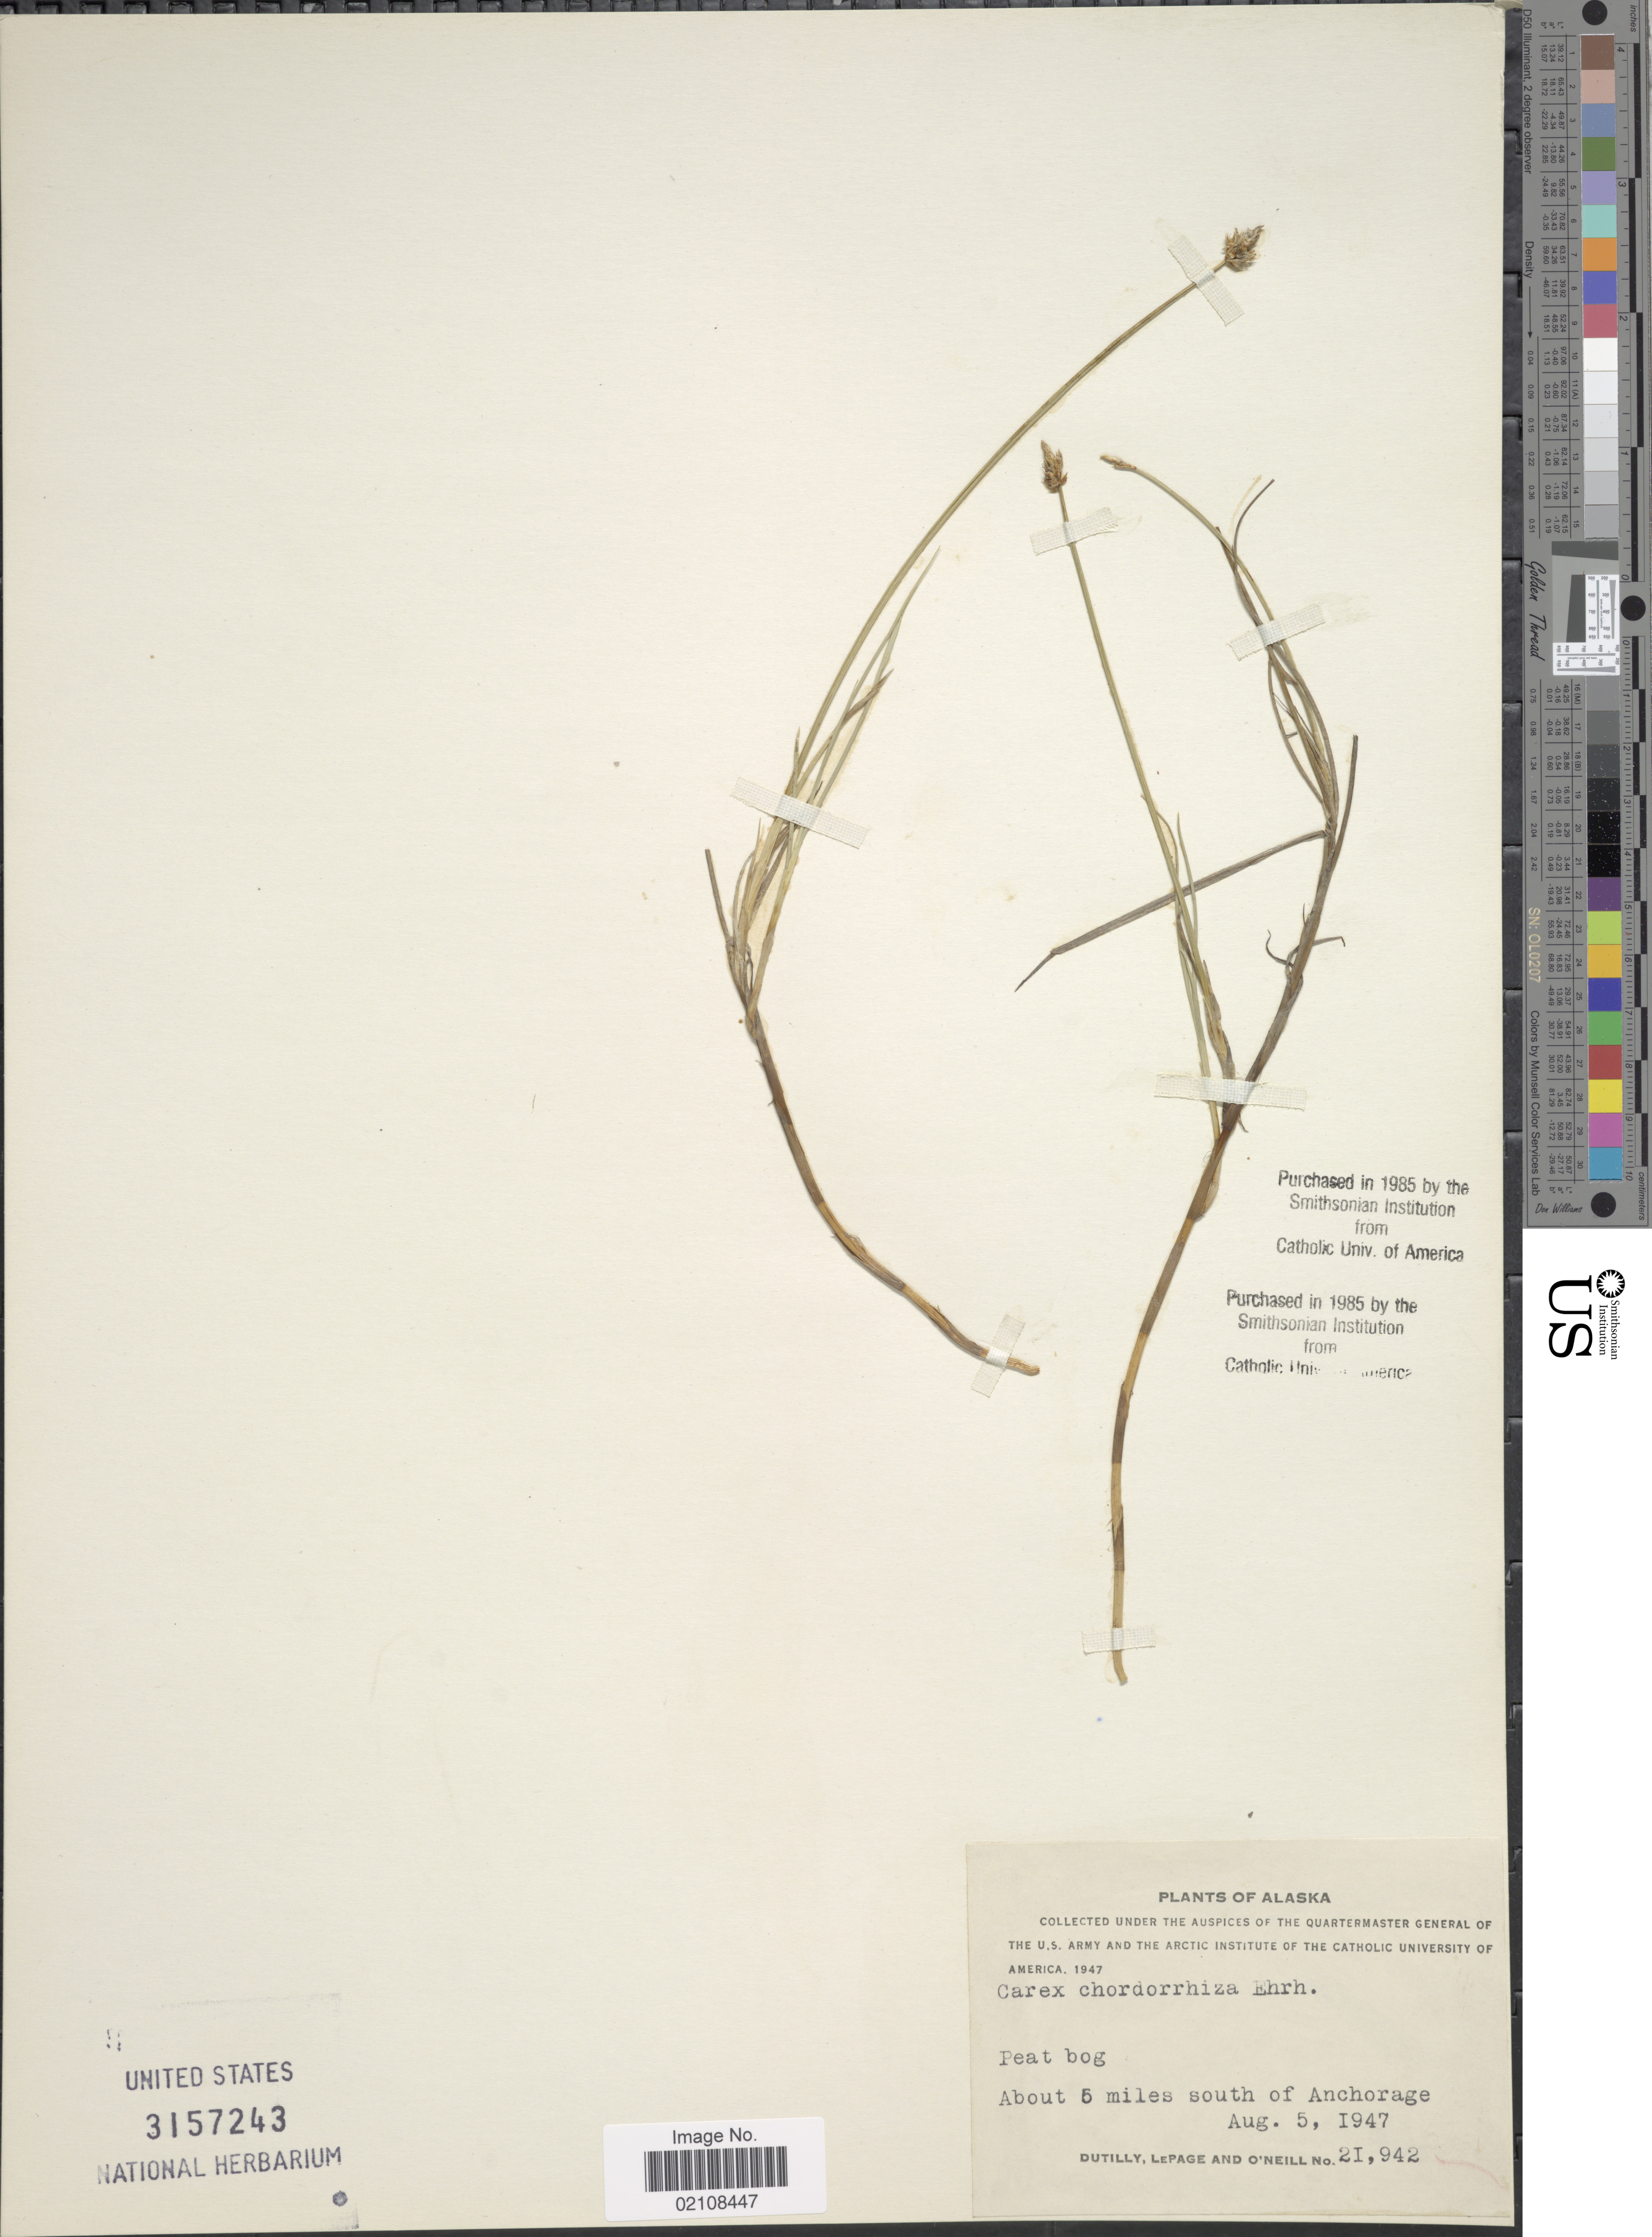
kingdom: Plantae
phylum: Tracheophyta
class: Liliopsida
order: Poales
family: Cyperaceae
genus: Carex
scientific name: Carex chordorrhiza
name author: L. f.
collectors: -. Dutilly, -. LePage & O' Neill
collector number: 21942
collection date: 1947-08-05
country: United States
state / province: Alaska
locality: Peat bog. About 5 miles south of Anchorage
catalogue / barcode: US 3157243